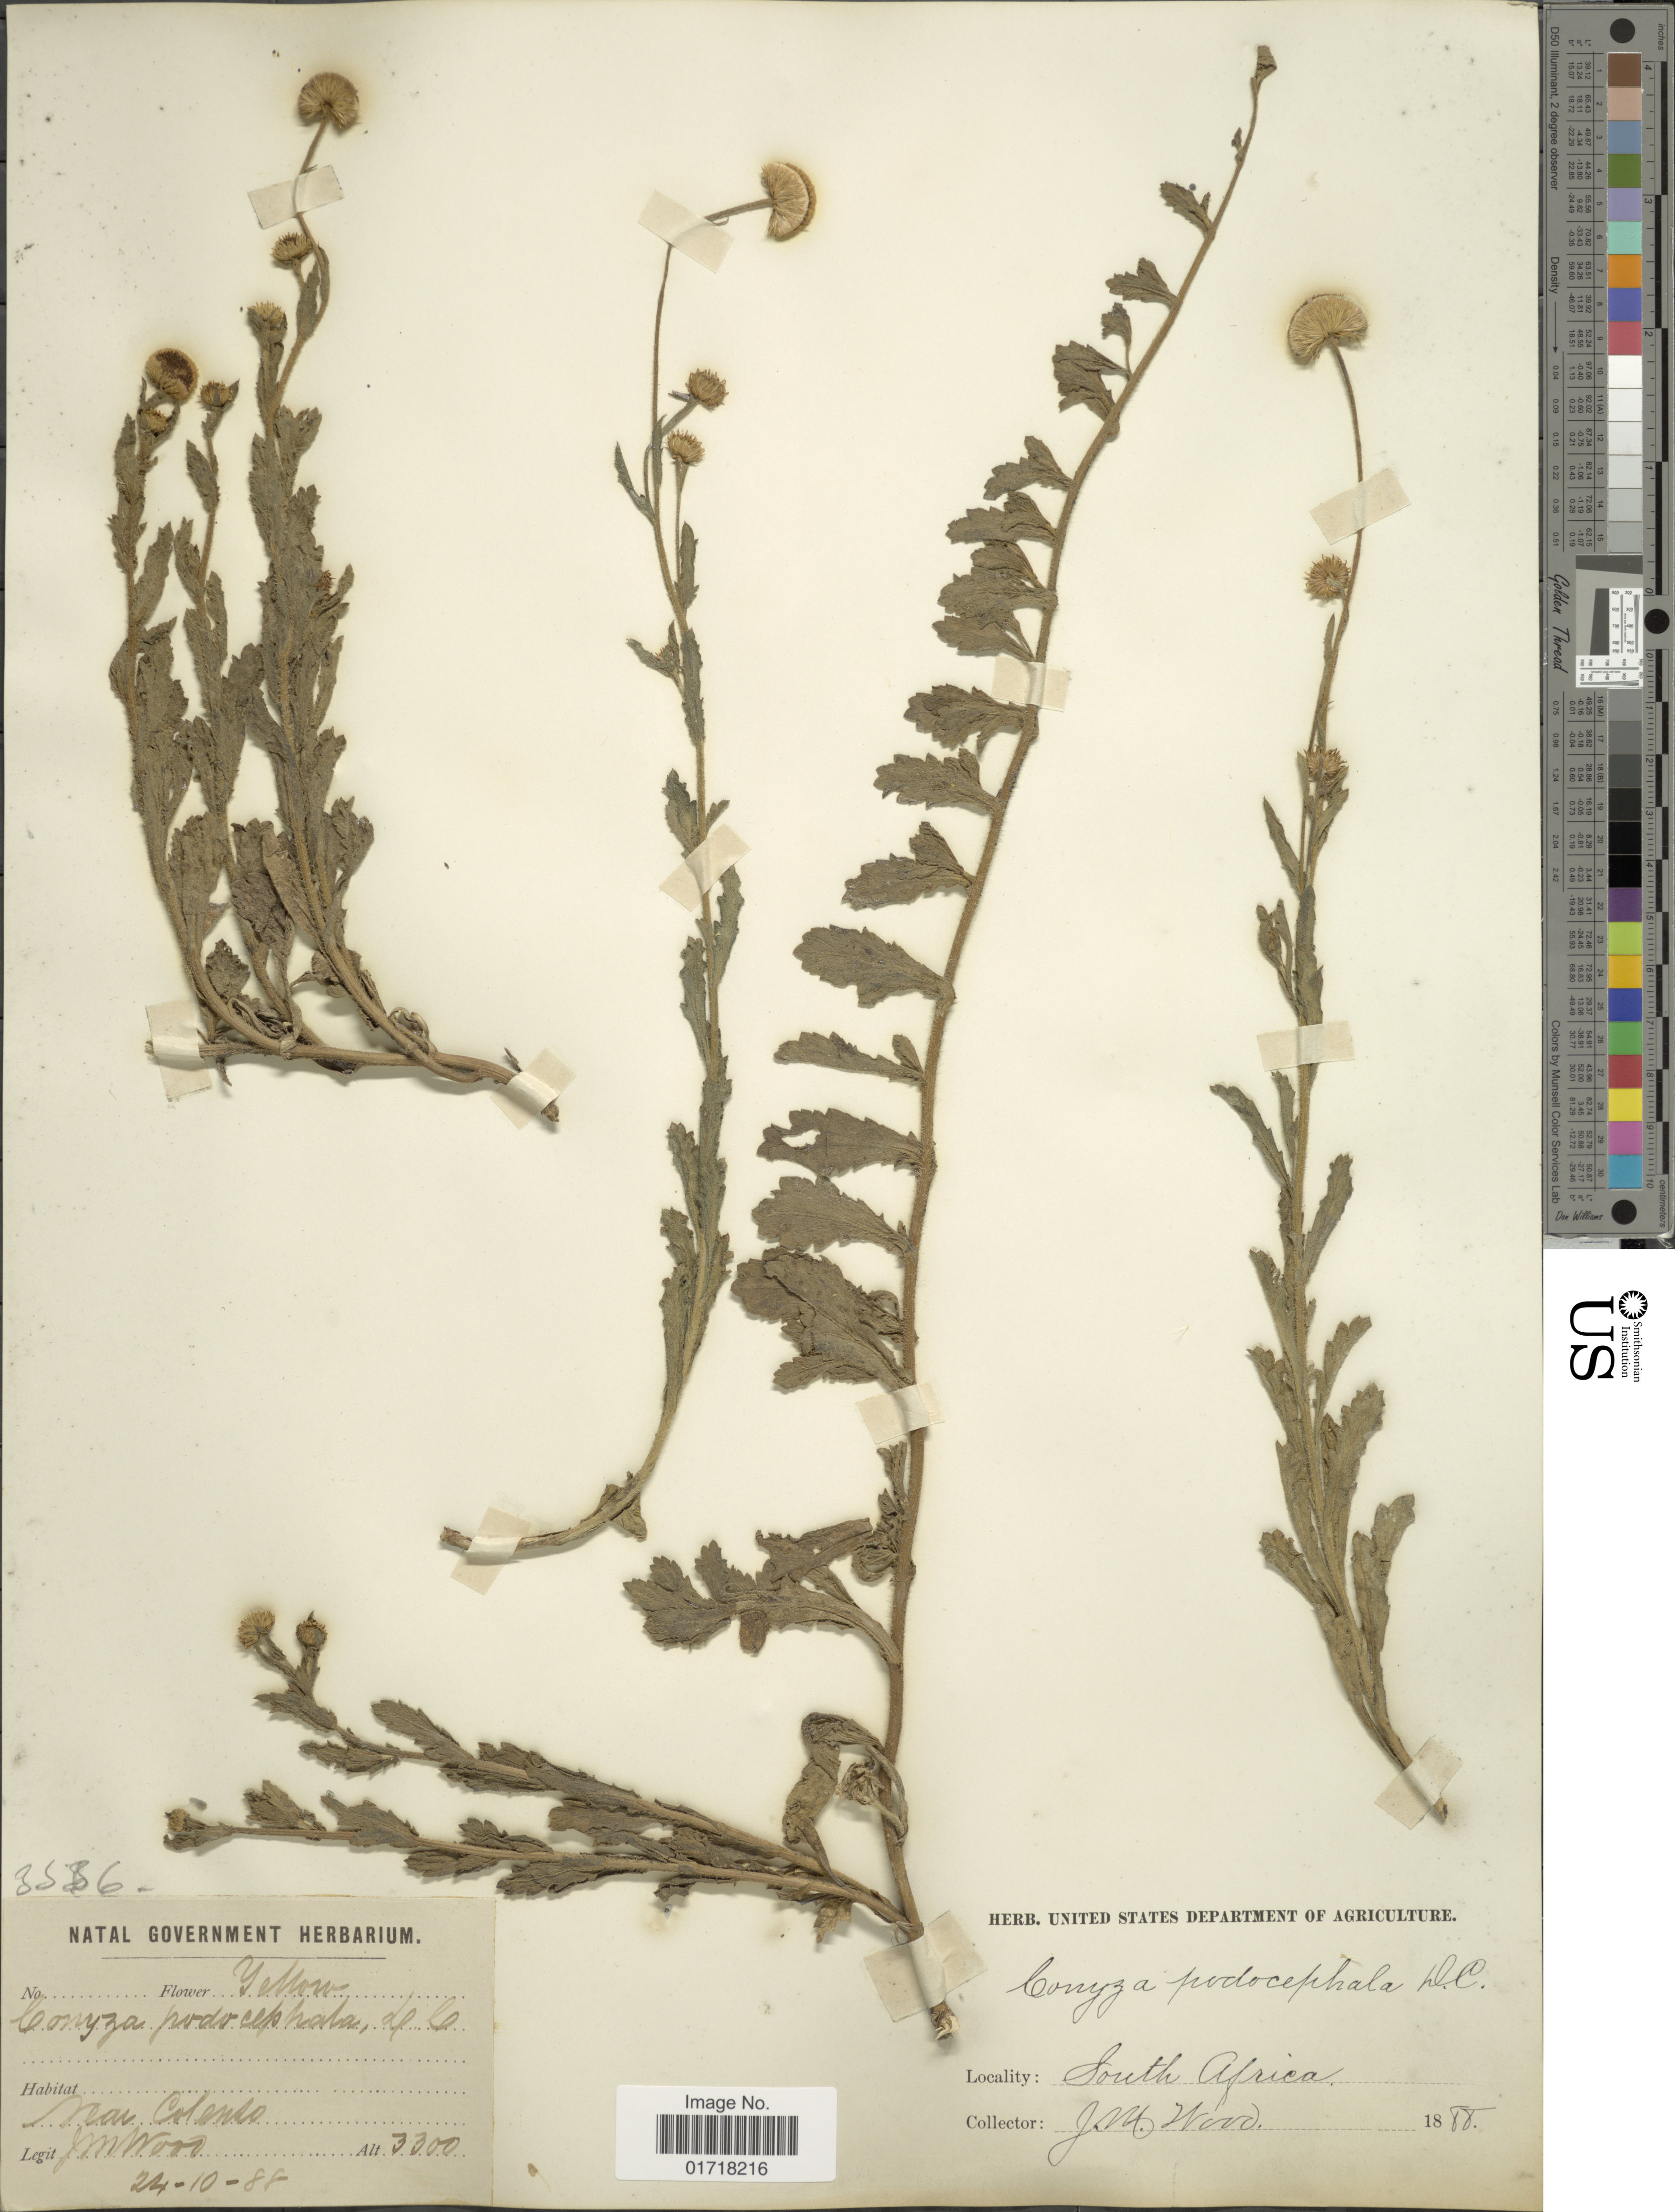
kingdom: Plantae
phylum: Tracheophyta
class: Magnoliopsida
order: Asterales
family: Asteraceae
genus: Conyza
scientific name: Conyza podocephala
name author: DC.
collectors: J. M. Wood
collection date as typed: Transcribed d/m/y: 24/10/88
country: South Africa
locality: Near Colendo